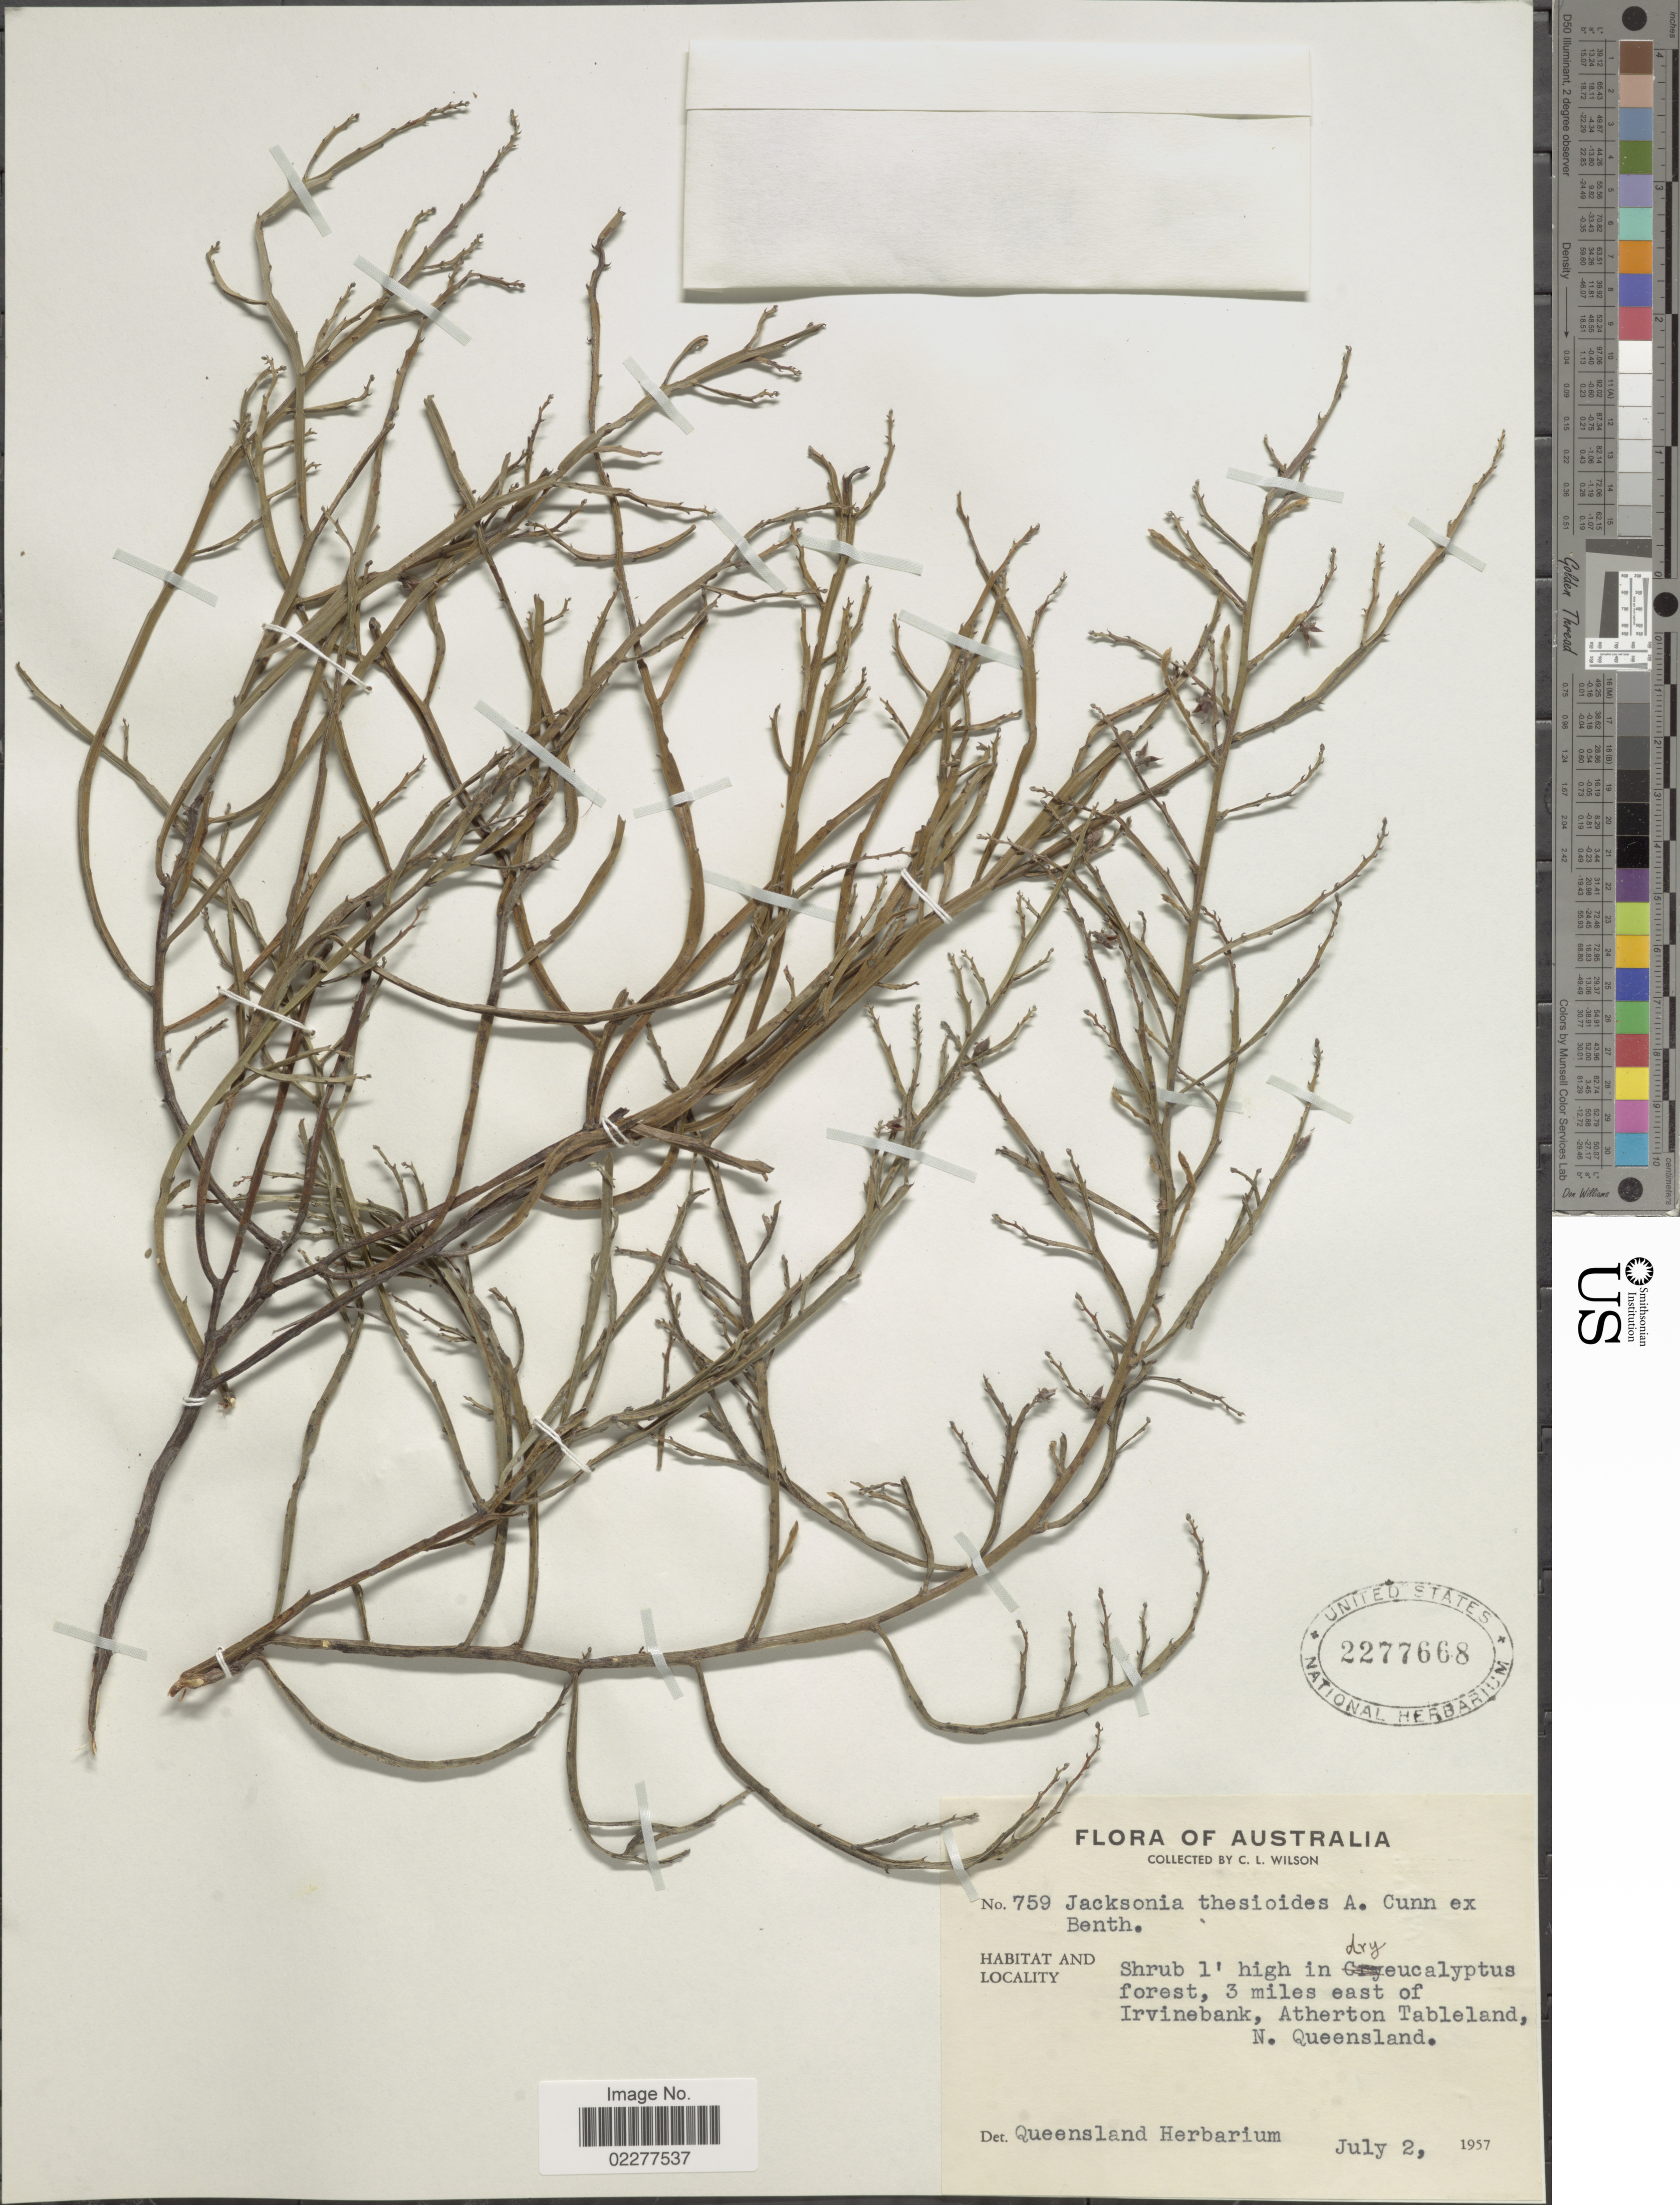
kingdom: Plantae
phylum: Tracheophyta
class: Magnoliopsida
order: Fabales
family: Fabaceae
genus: Jacksonia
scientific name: Jacksonia thesioides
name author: Benth.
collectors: C. L. Wilson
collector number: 759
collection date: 1957-07-02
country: Australia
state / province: Queensland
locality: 3 miles east of Irvinebank, Atherton Tableland, N. Queensland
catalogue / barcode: US 2277668